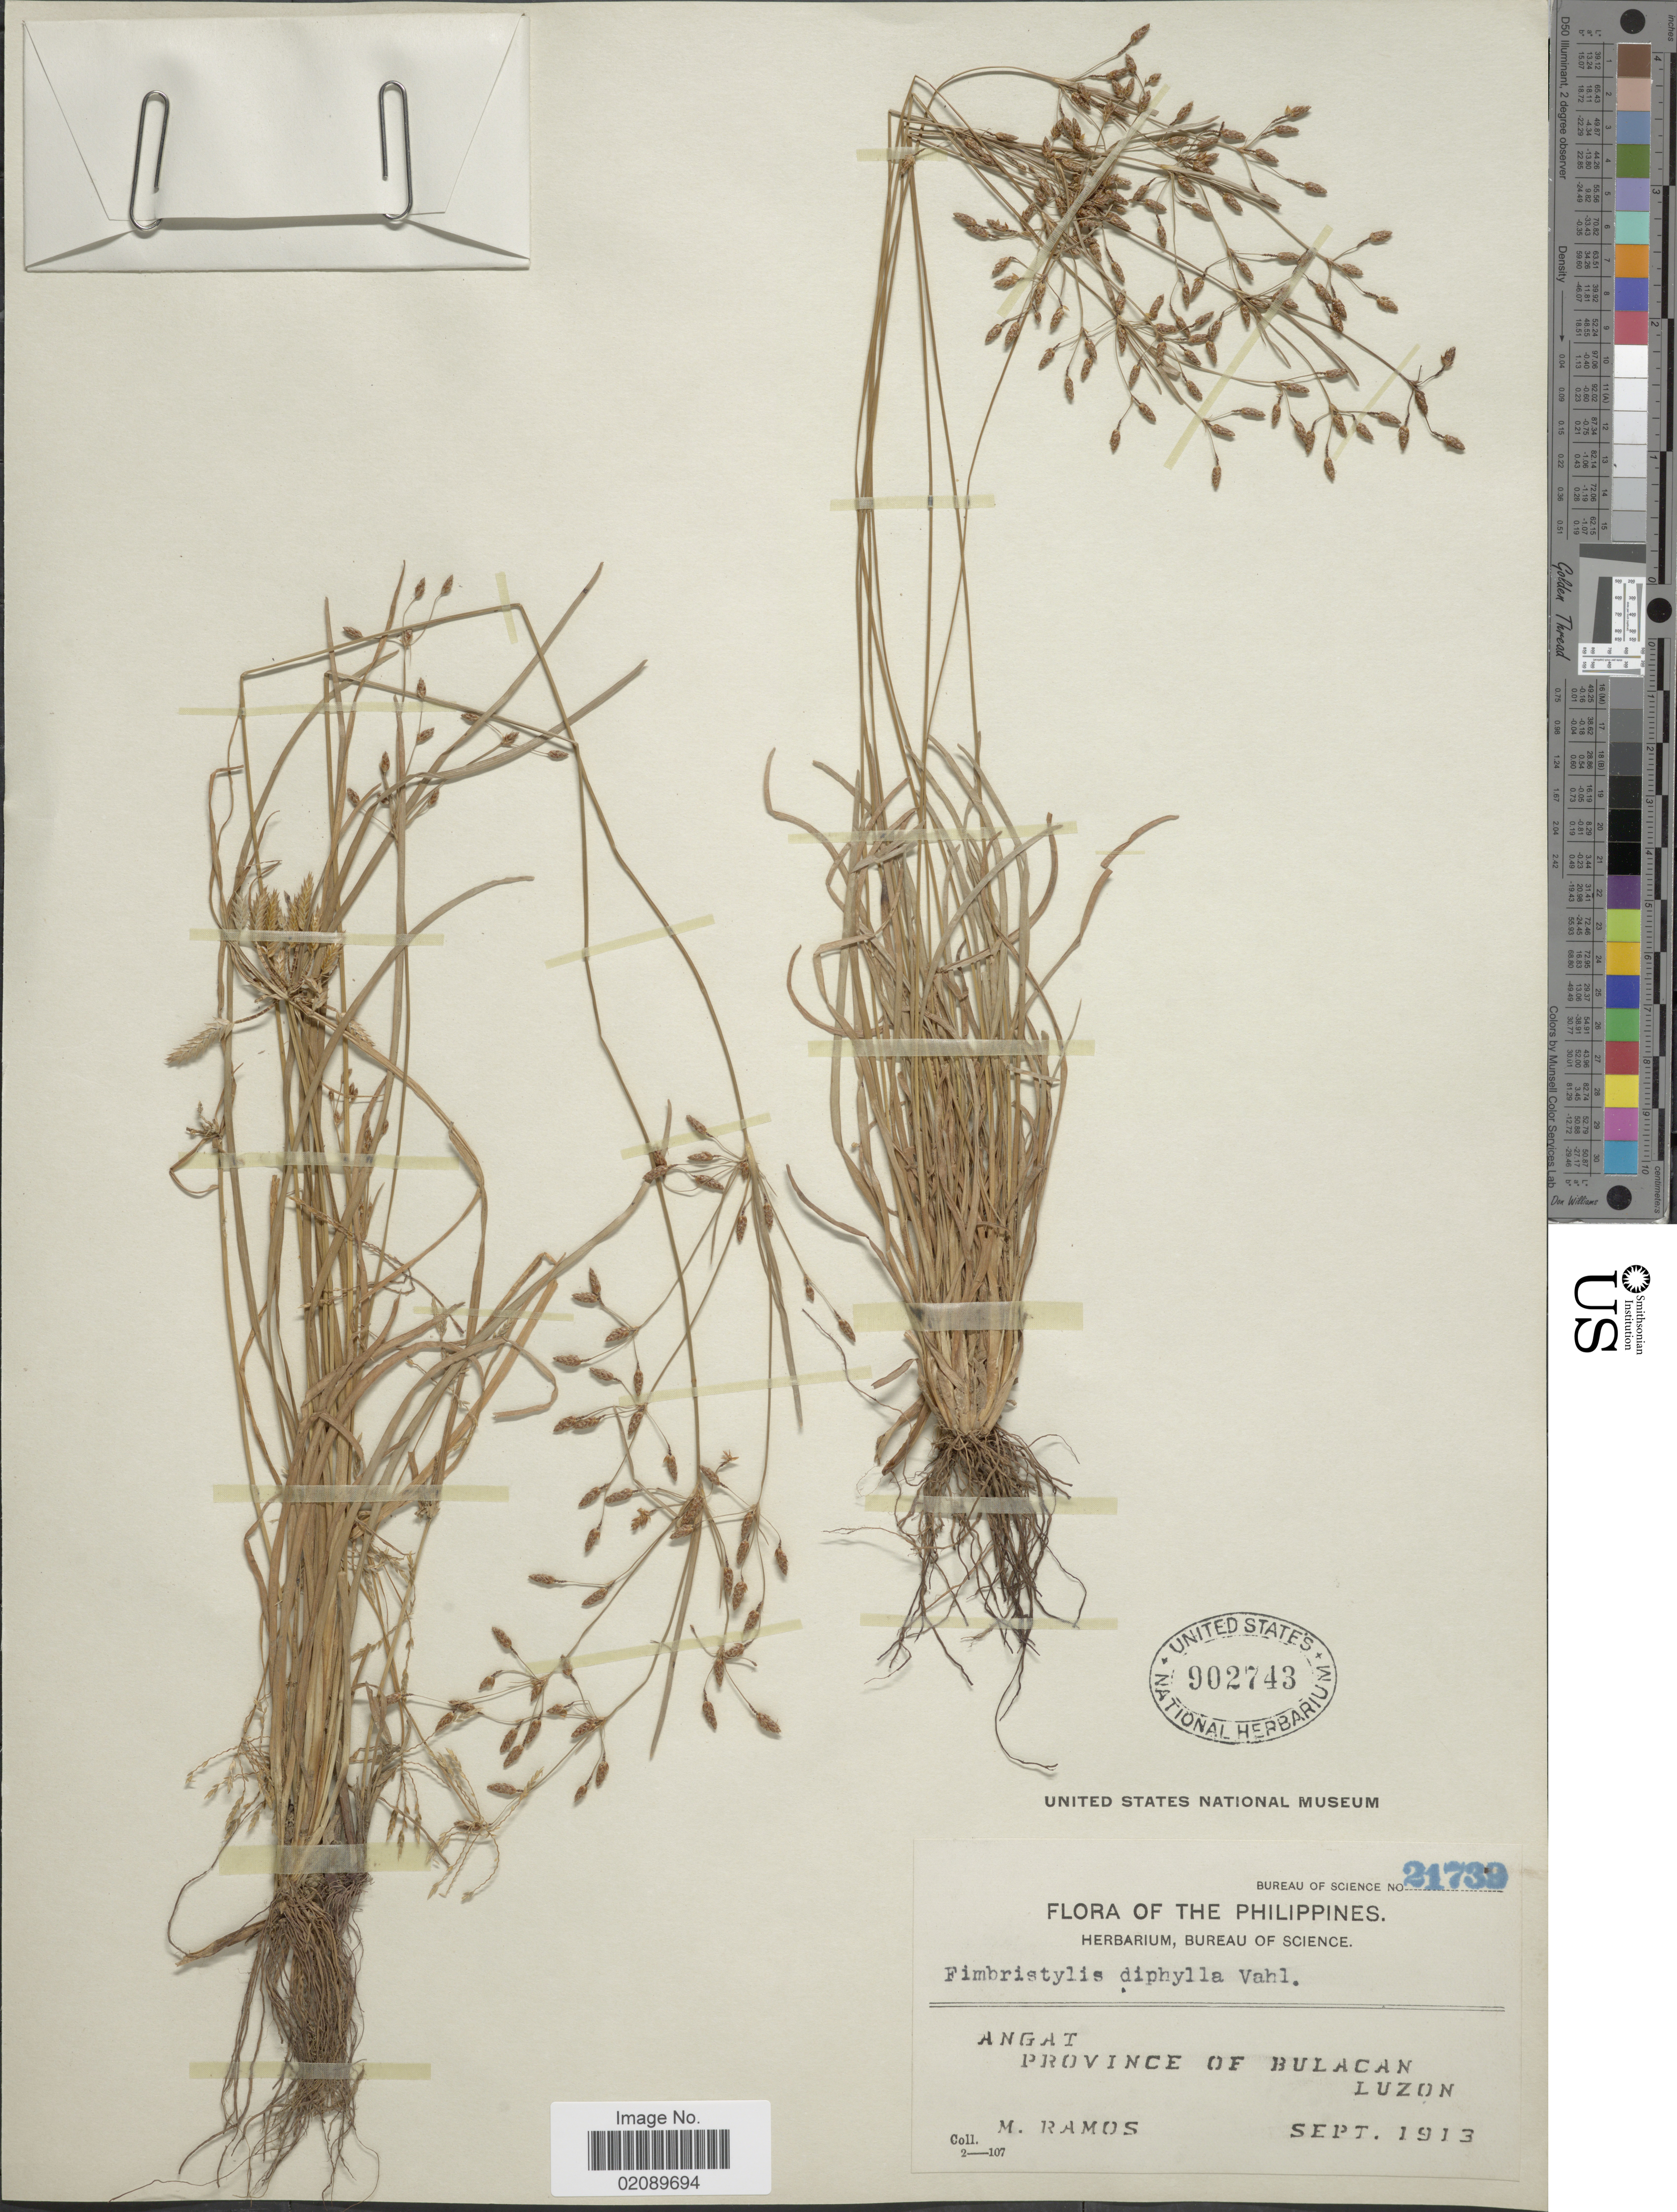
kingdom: Plantae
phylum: Tracheophyta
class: Liliopsida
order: Poales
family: Cyperaceae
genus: Fimbristylis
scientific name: Fimbristylis annua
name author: (All.) Roem. & Schult.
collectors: M. Ramos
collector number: Bureau of Science 21739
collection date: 1913-09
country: Philippines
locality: Angat, Province of Bulacan, Luzon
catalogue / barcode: US 902743